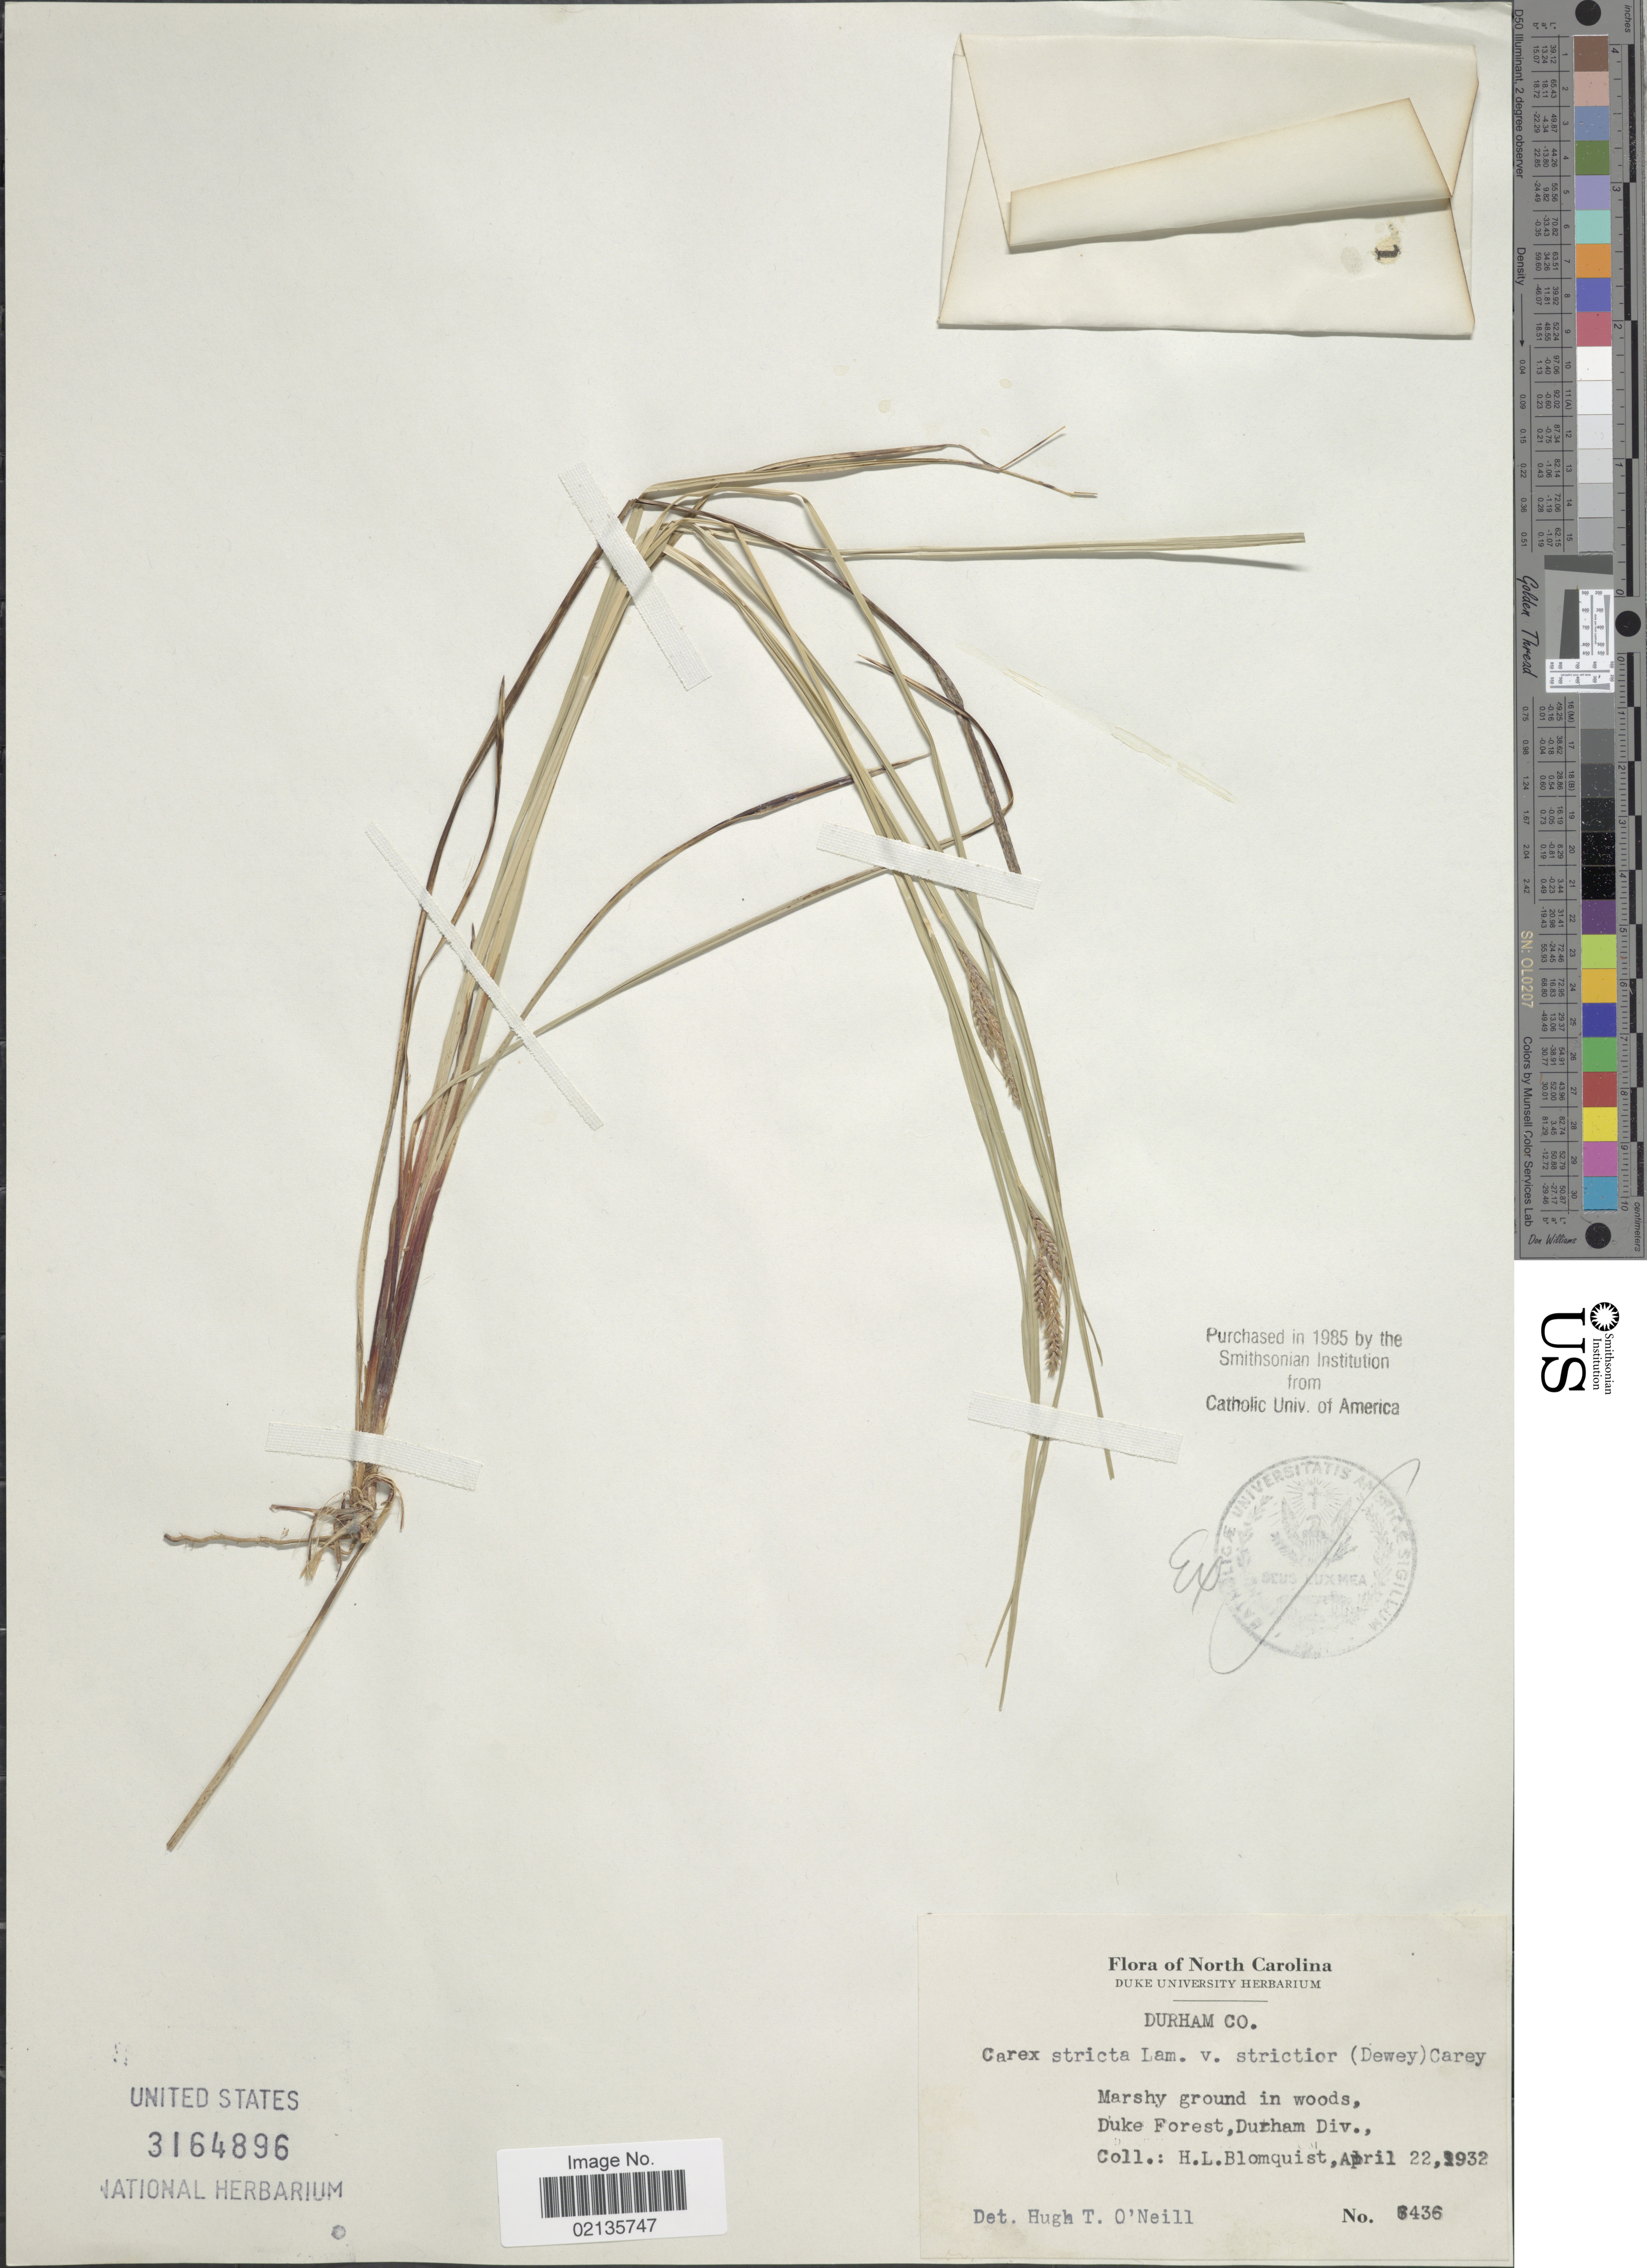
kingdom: Plantae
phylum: Tracheophyta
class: Liliopsida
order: Poales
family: Cyperaceae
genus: Carex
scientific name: Carex stricta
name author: Lam.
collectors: H. Blomquist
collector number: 8436*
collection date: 1932-04-22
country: United States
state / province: North Carolina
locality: Durham Co., Duke Forest, Durham Div.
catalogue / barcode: US 3164896